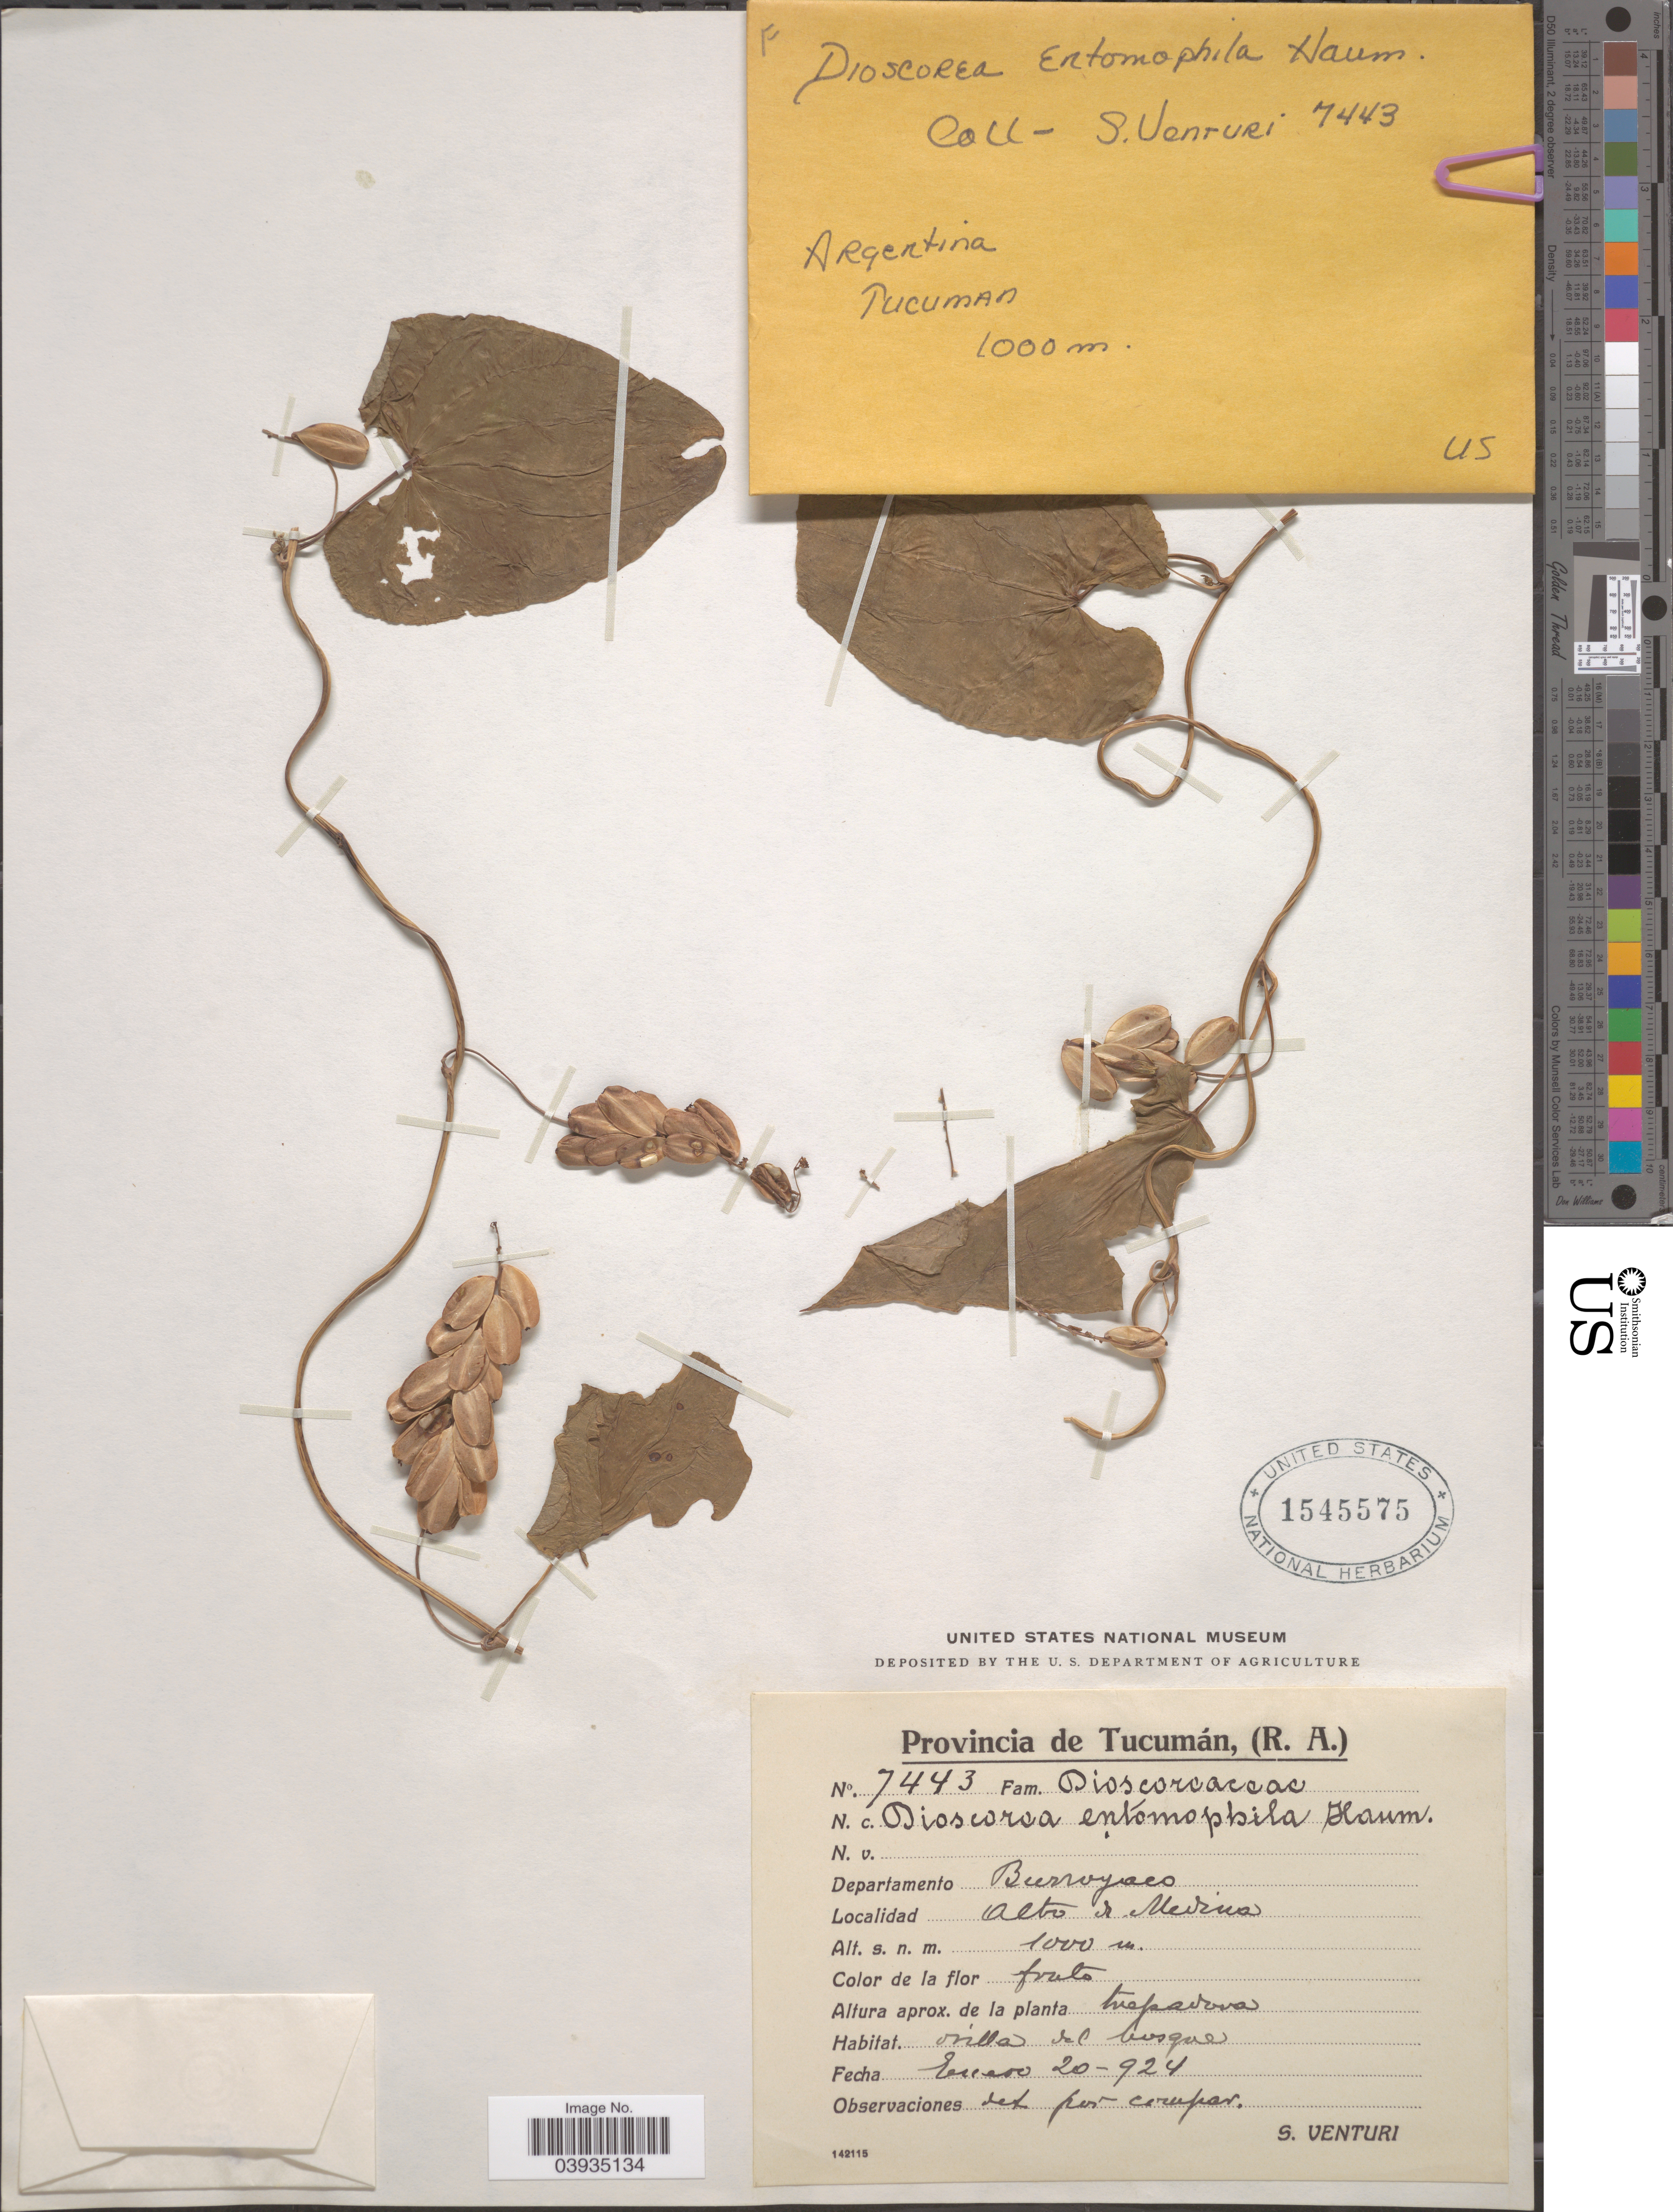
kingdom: Plantae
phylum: Tracheophyta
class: Liliopsida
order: Dioscoreales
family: Dioscoreaceae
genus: Dioscorea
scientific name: Dioscorea entomophila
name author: Hauman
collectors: S. Venturi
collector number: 7443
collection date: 1924-01-20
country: Argentina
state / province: Tucuman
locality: Departamento Burruyacú. Alto de Medina.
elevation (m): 1000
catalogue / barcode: US 1545575